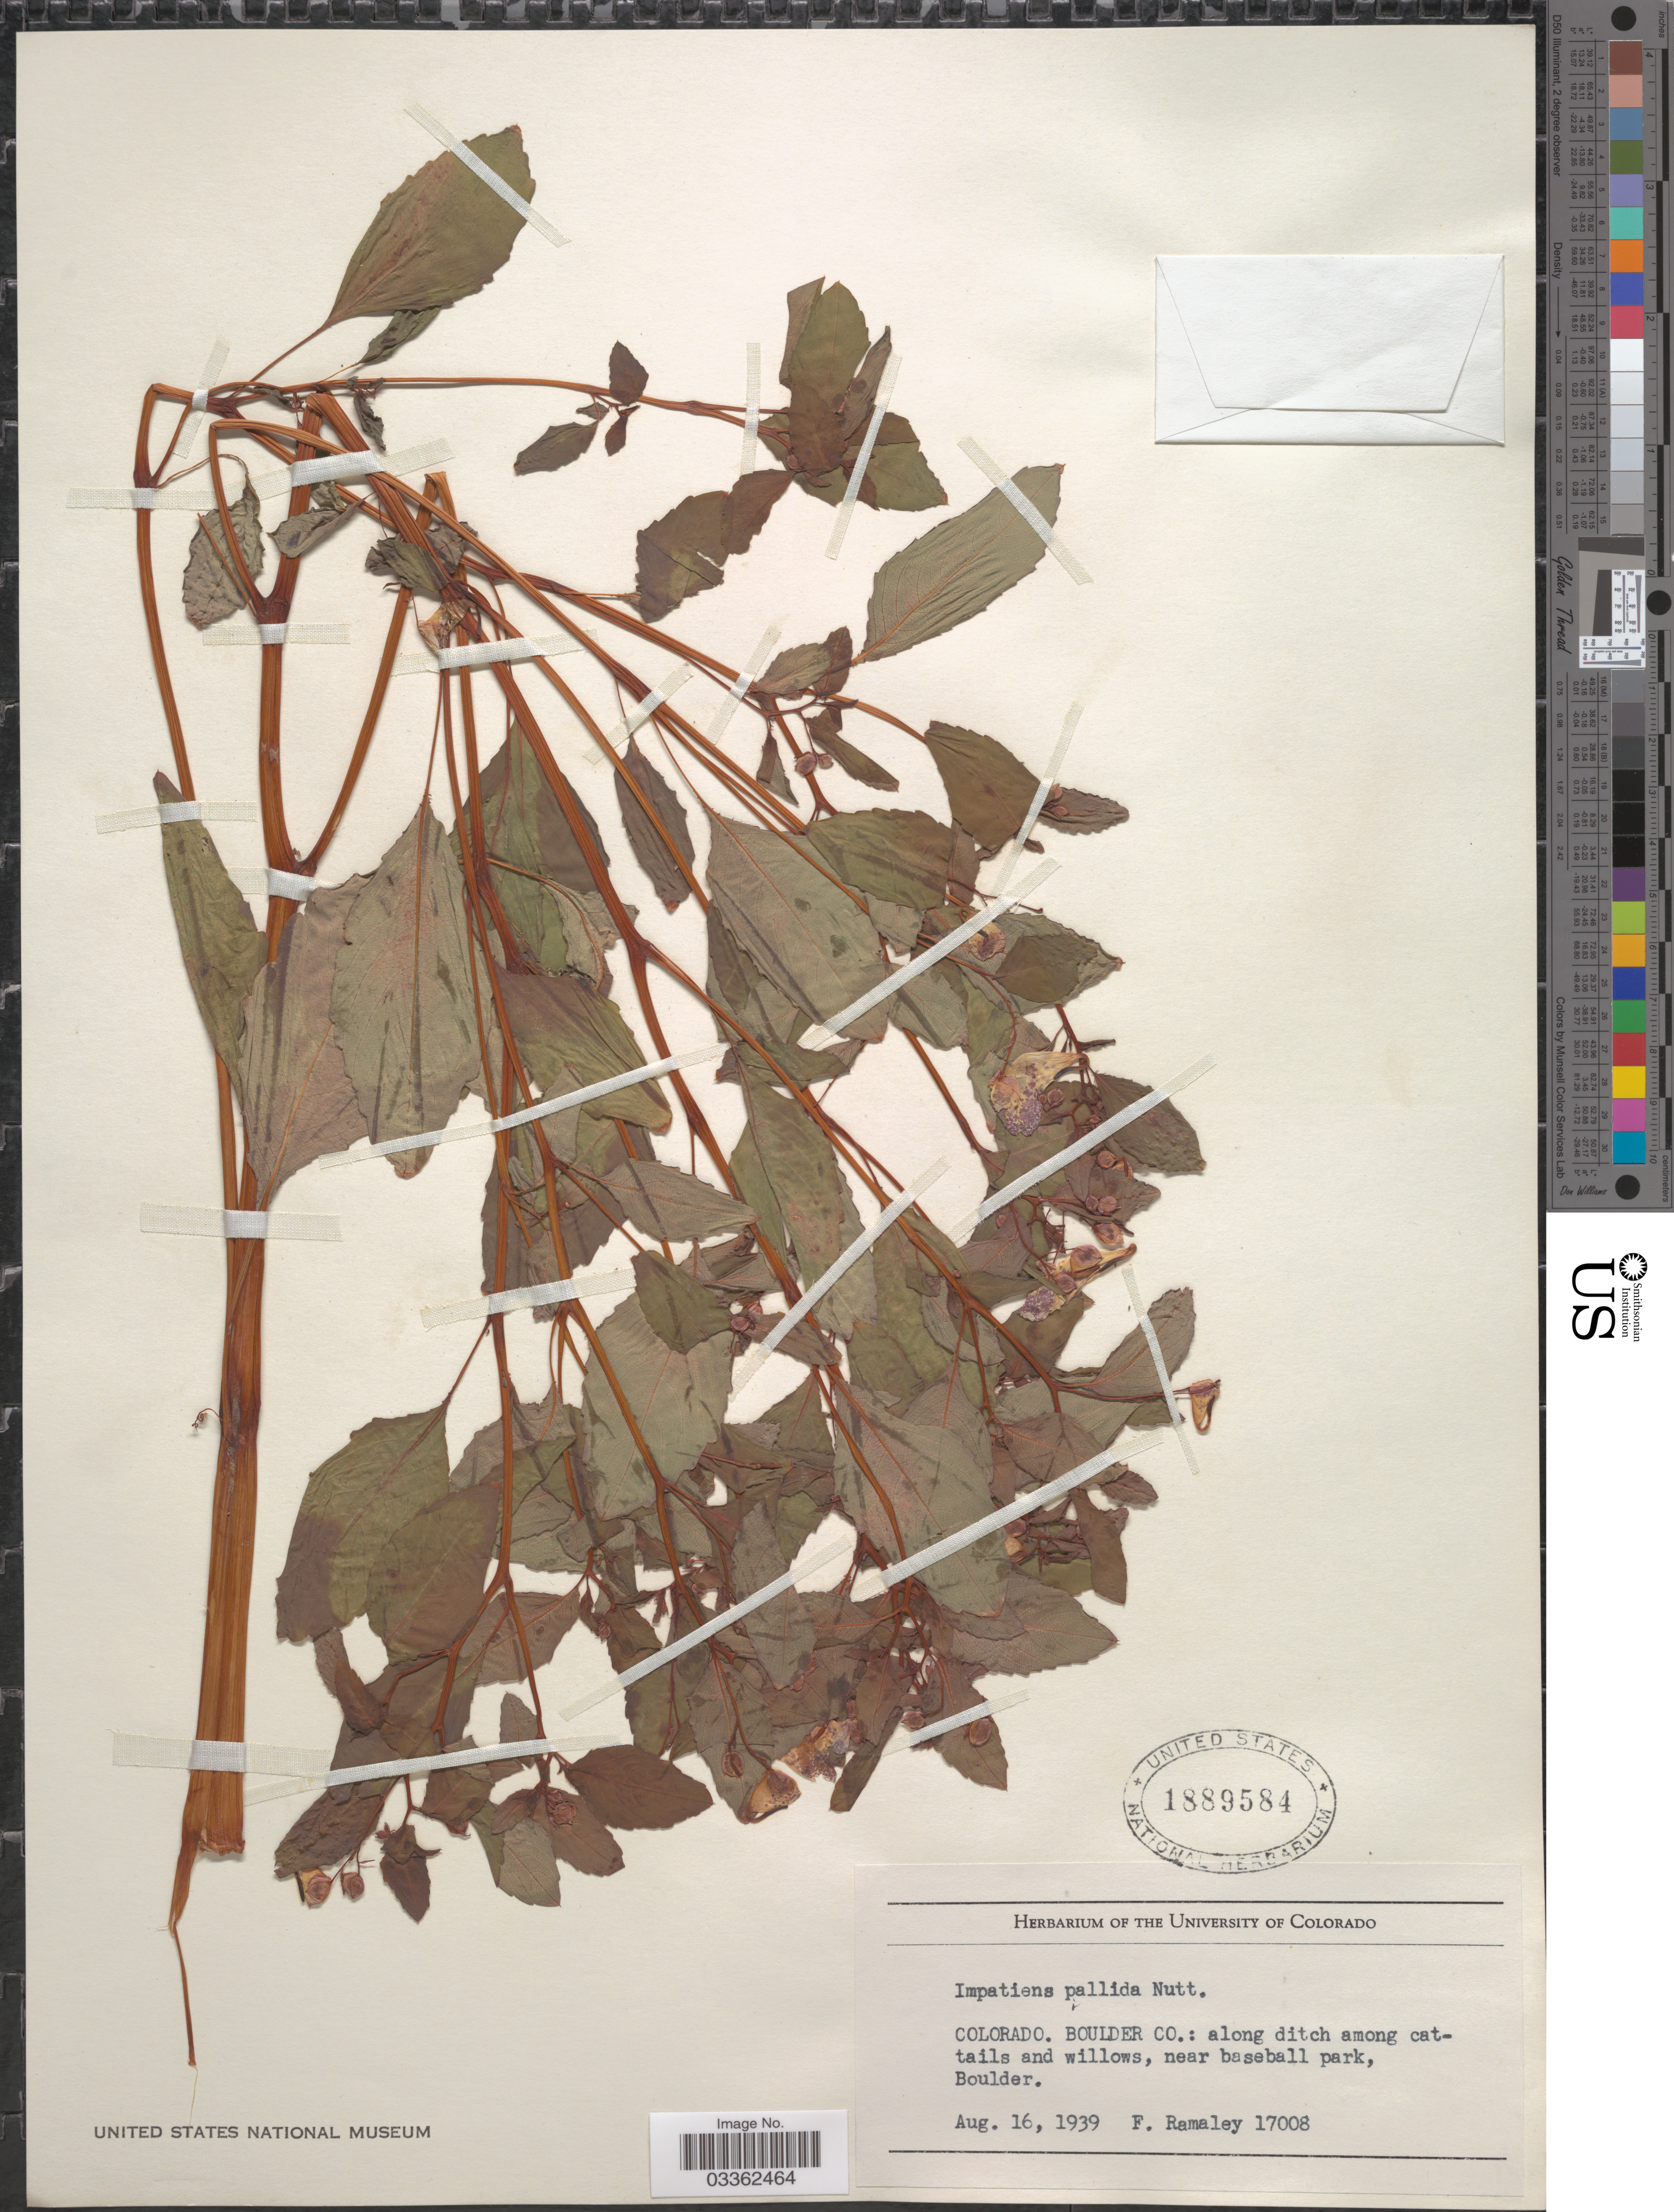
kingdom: Plantae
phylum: Tracheophyta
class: Magnoliopsida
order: Ericales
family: Balsaminaceae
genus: Impatiens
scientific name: Impatiens pallida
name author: Nutt.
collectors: F. Ramaley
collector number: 17008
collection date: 1939-08-16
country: United States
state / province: Colorado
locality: Boulder Co.: along ditch among cattails and willows, near baseball park, Boulder.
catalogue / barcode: US 1889584